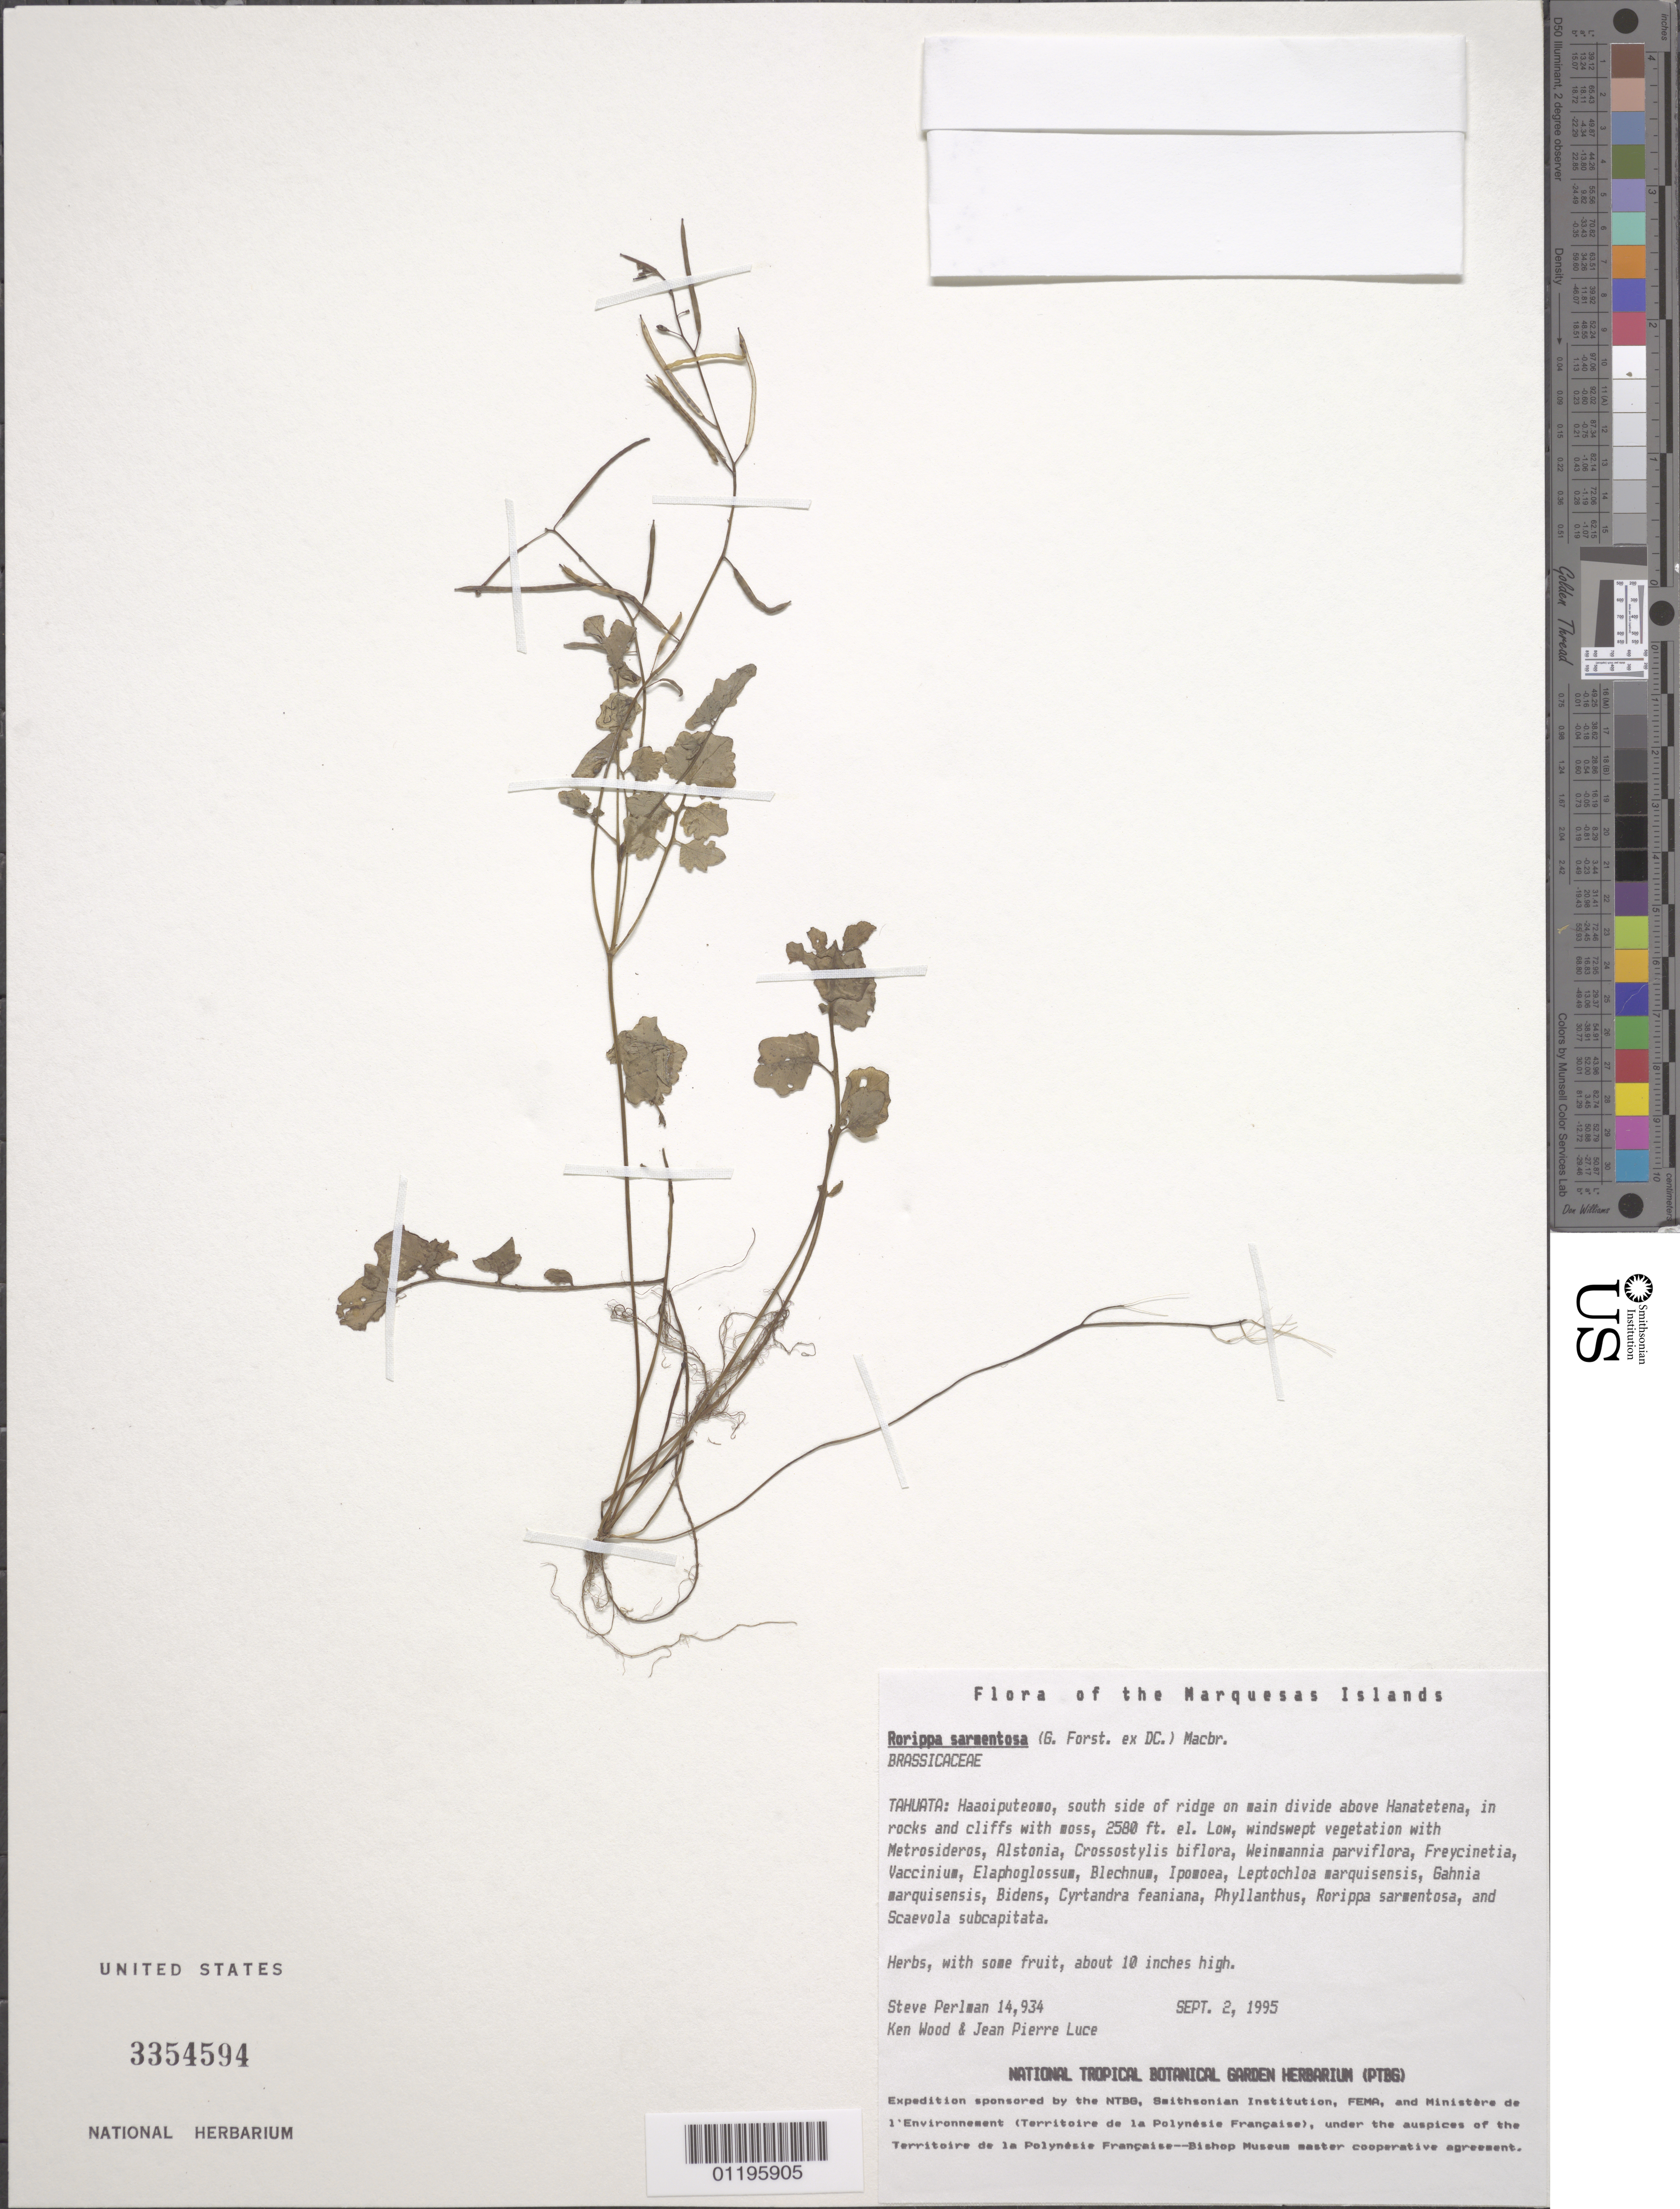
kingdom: Plantae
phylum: Tracheophyta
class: Magnoliopsida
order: Brassicales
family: Brassicaceae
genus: Rorippa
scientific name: Rorippa sarmentosa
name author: (Sol. ex G. Forst.) J.F. Macbr.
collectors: S. P. Perlman, K. R. Wood & J. Luce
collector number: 14934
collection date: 1995-09-02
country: French Polynesia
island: Tahuata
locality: Haaoiputeomo, S side of ridge on main divide above Hanatetena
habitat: In rocks and cliffs with moss, low windswept vegetation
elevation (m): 786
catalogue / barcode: US 3354594